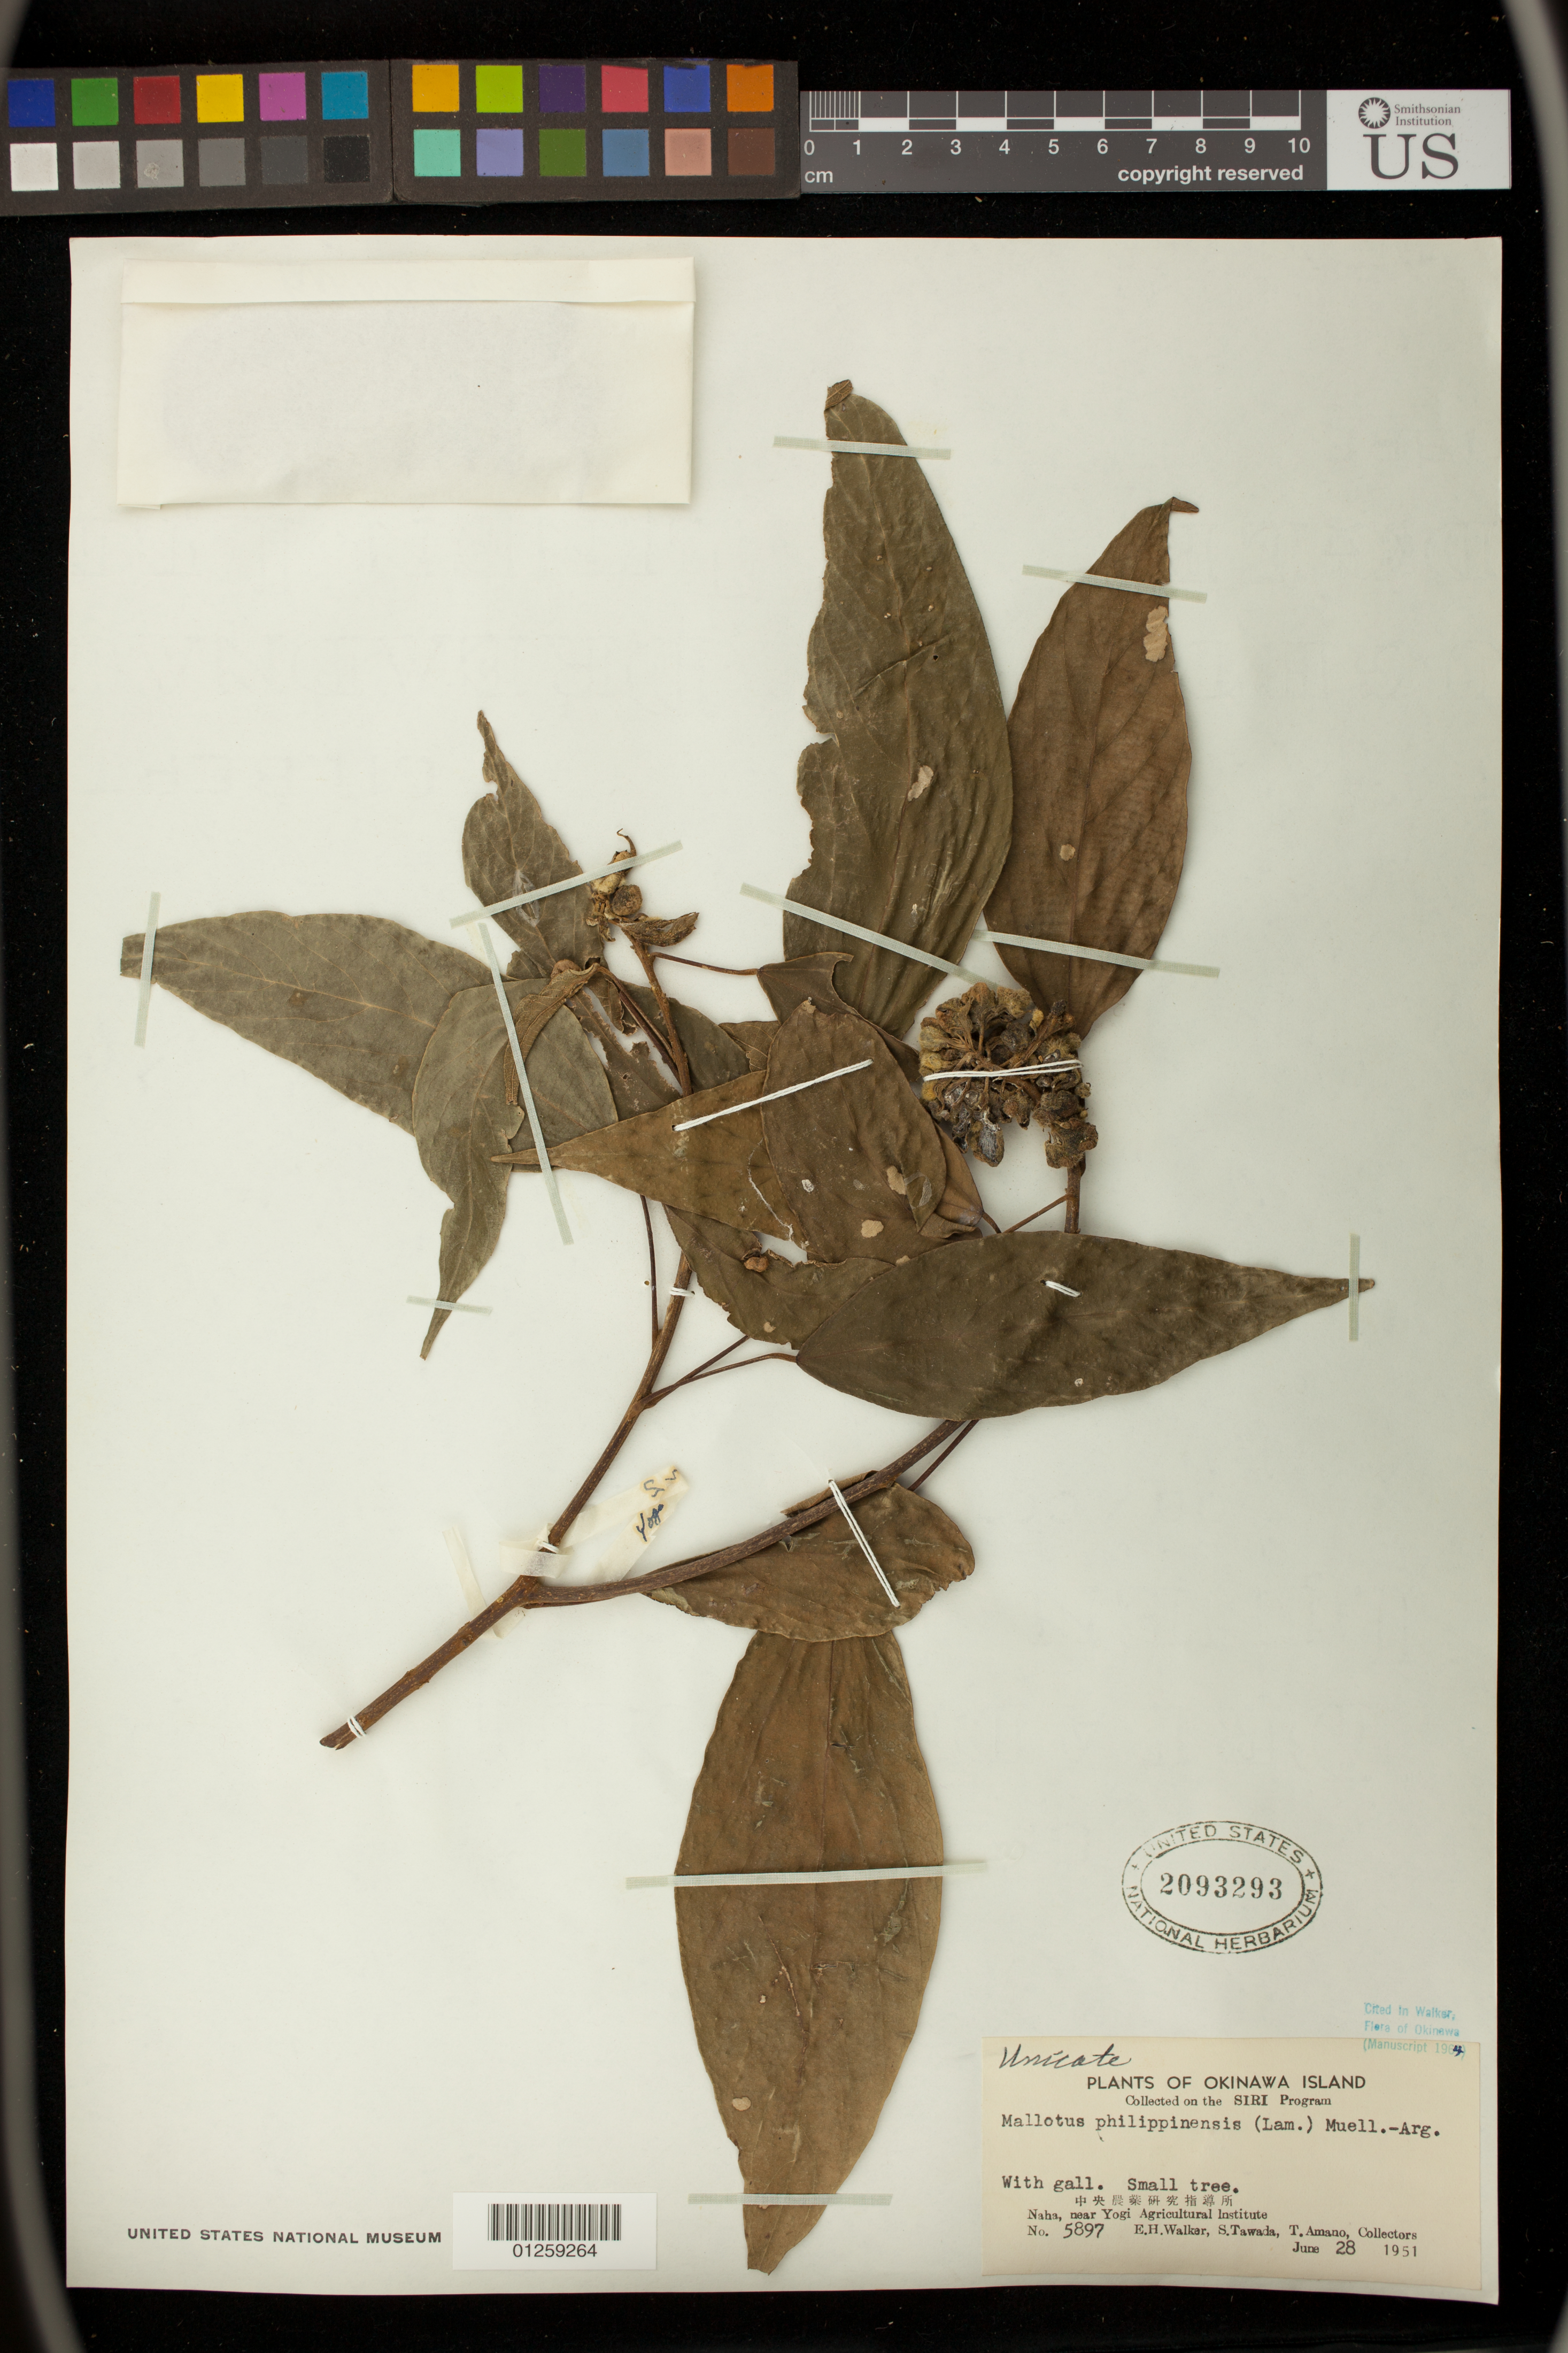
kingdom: Plantae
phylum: Tracheophyta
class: Magnoliopsida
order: Malpighiales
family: Euphorbiaceae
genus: Mallotus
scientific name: Mallotus philippensis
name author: (Lam.) Müll. Arg.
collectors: E. H. Walker, S. Tawada & T. Amano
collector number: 5897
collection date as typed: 28 Jun 1951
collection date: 1951-06-28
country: Japan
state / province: Okinawa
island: Okinawa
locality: Naha, near Yogi Agricultural Institute.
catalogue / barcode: US 2093293